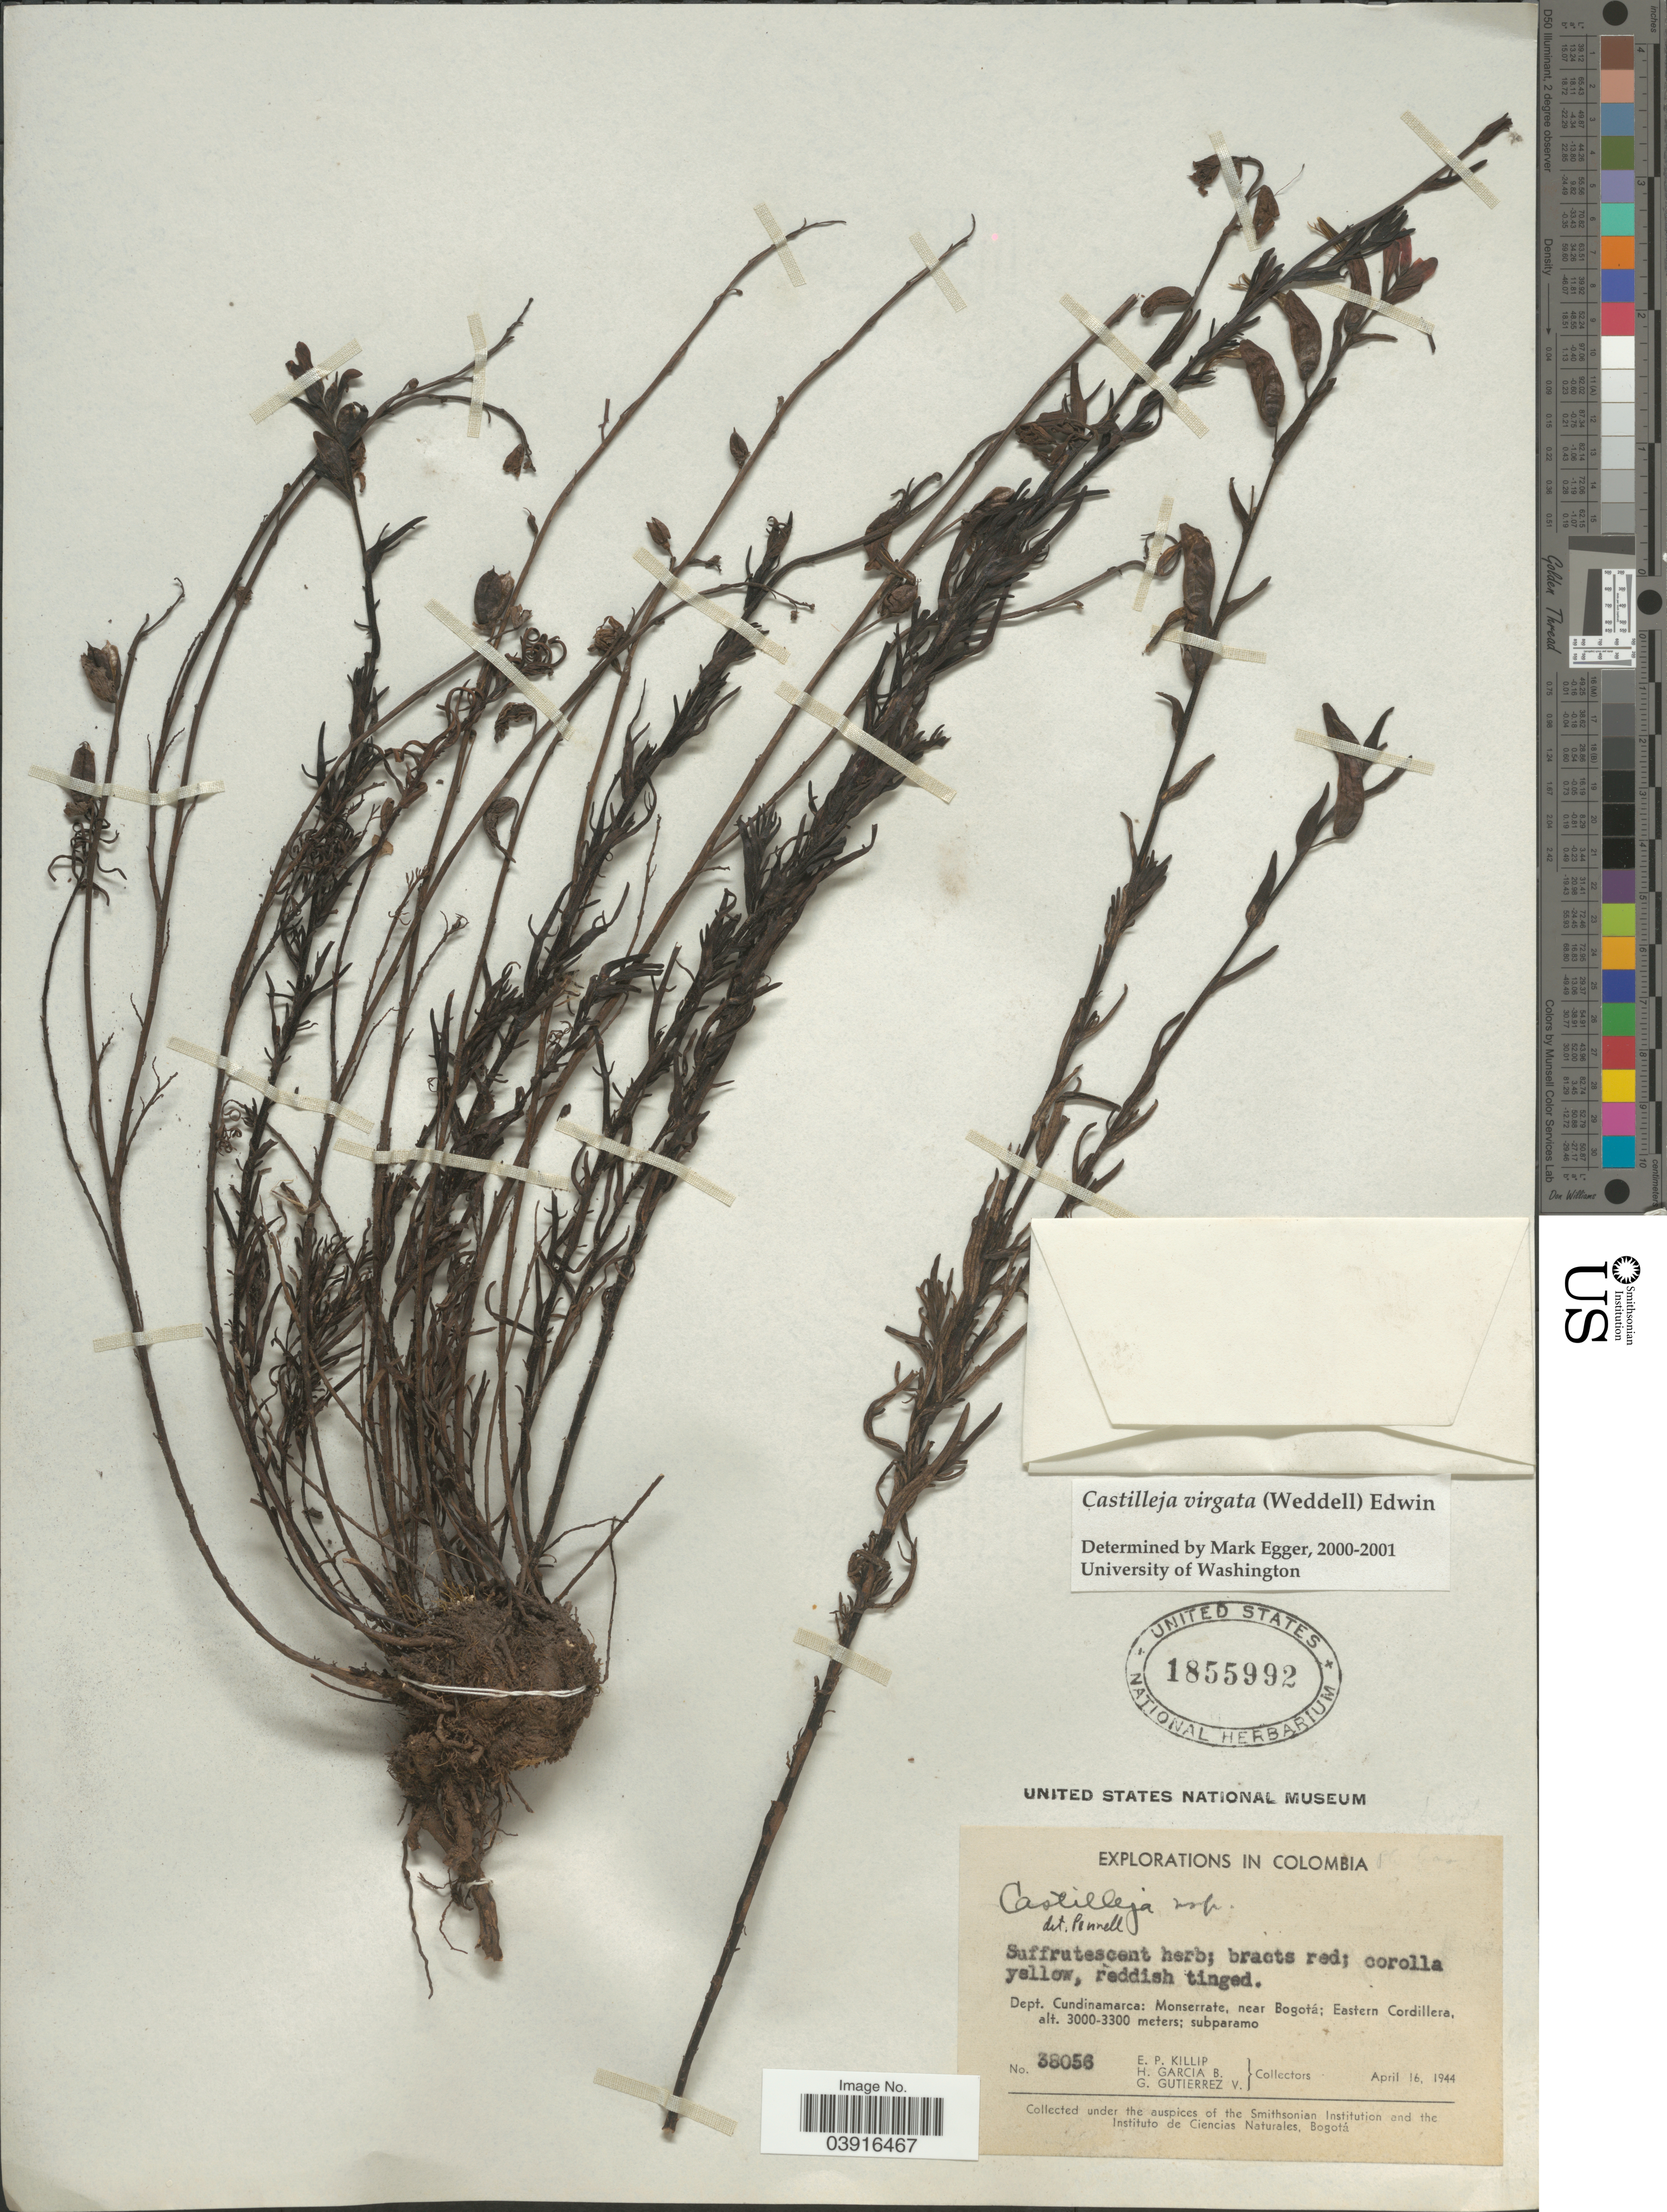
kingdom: Plantae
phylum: Tracheophyta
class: Magnoliopsida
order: Lamiales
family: Orobanchaceae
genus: Castilleja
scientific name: Castilleja virgata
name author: (Wedd.) Edwin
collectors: E. P. Killip, H. García B. & G. Gutiérrez V.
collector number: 38056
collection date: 1944-04-16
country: Colombia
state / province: Cundinamarca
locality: Dept. Cundinamarca: Monserrate, near Bogotá; Eastern Cordillera.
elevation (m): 3000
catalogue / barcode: US 1855992